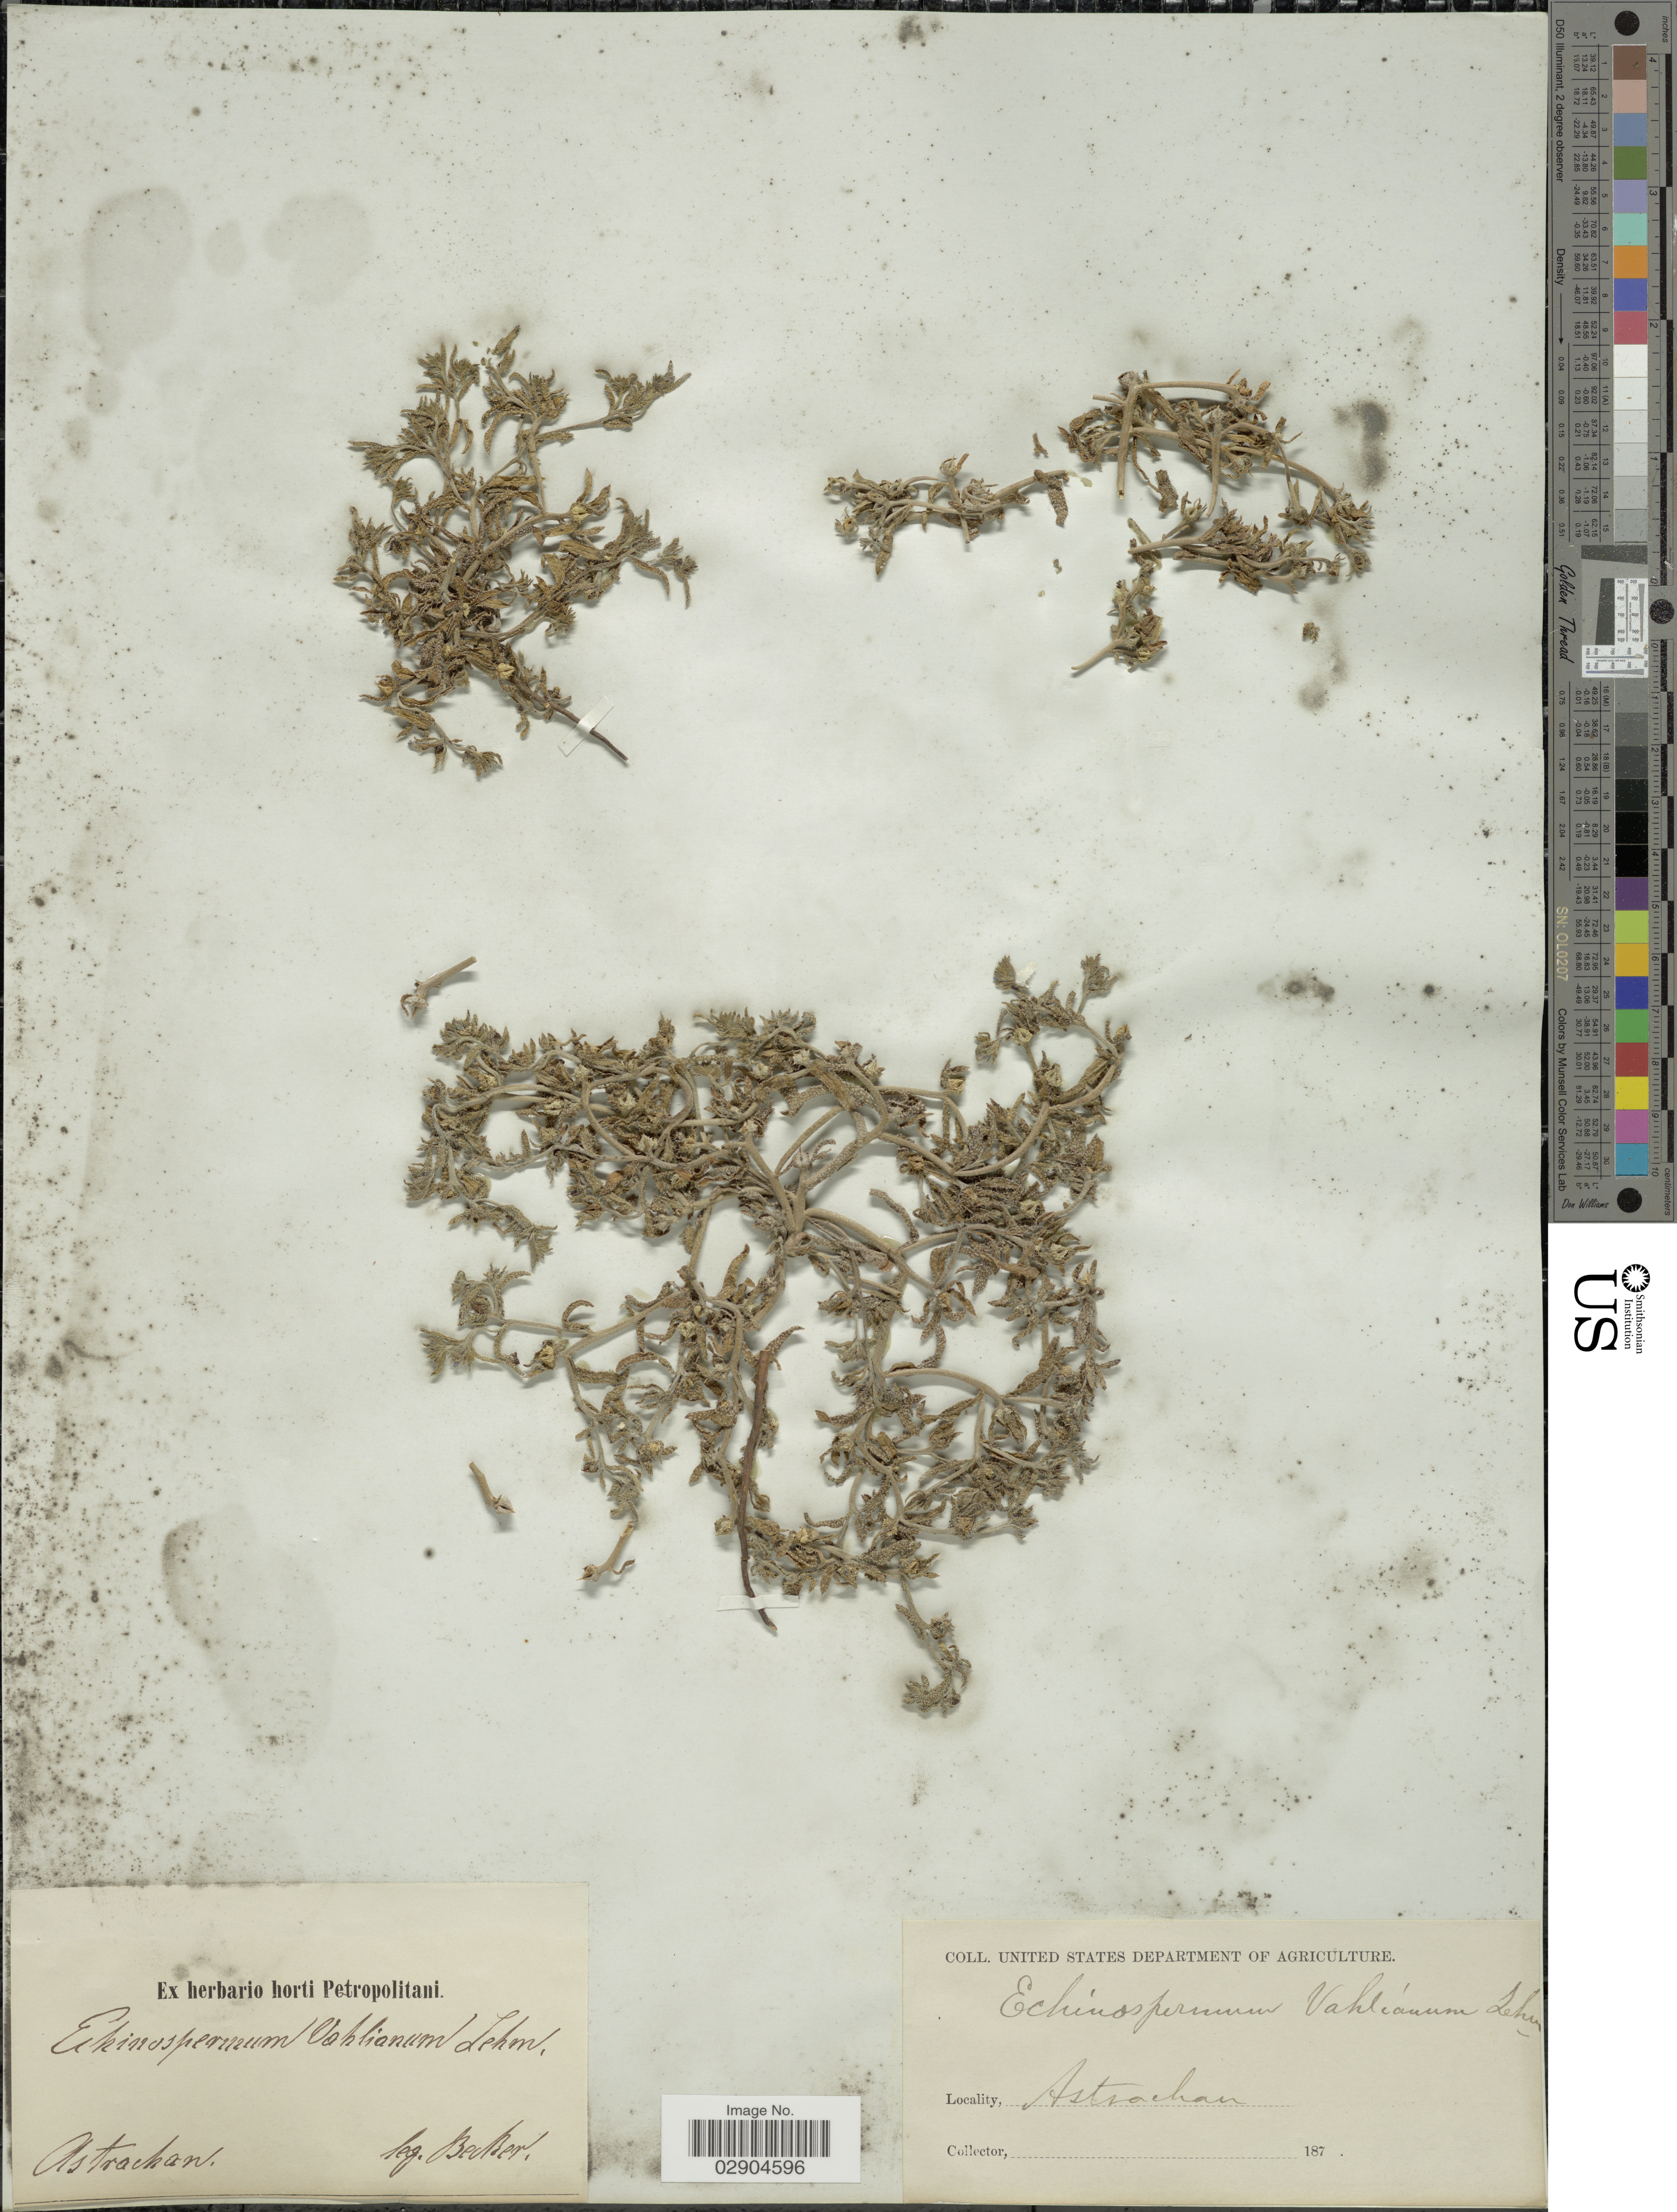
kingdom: Plantae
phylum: Tracheophyta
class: Magnoliopsida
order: Boraginales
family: Boraginaceae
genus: Lappula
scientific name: Lappula vahliana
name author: Nabelek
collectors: -. Becker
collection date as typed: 187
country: Russian Federation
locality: Astrachan.